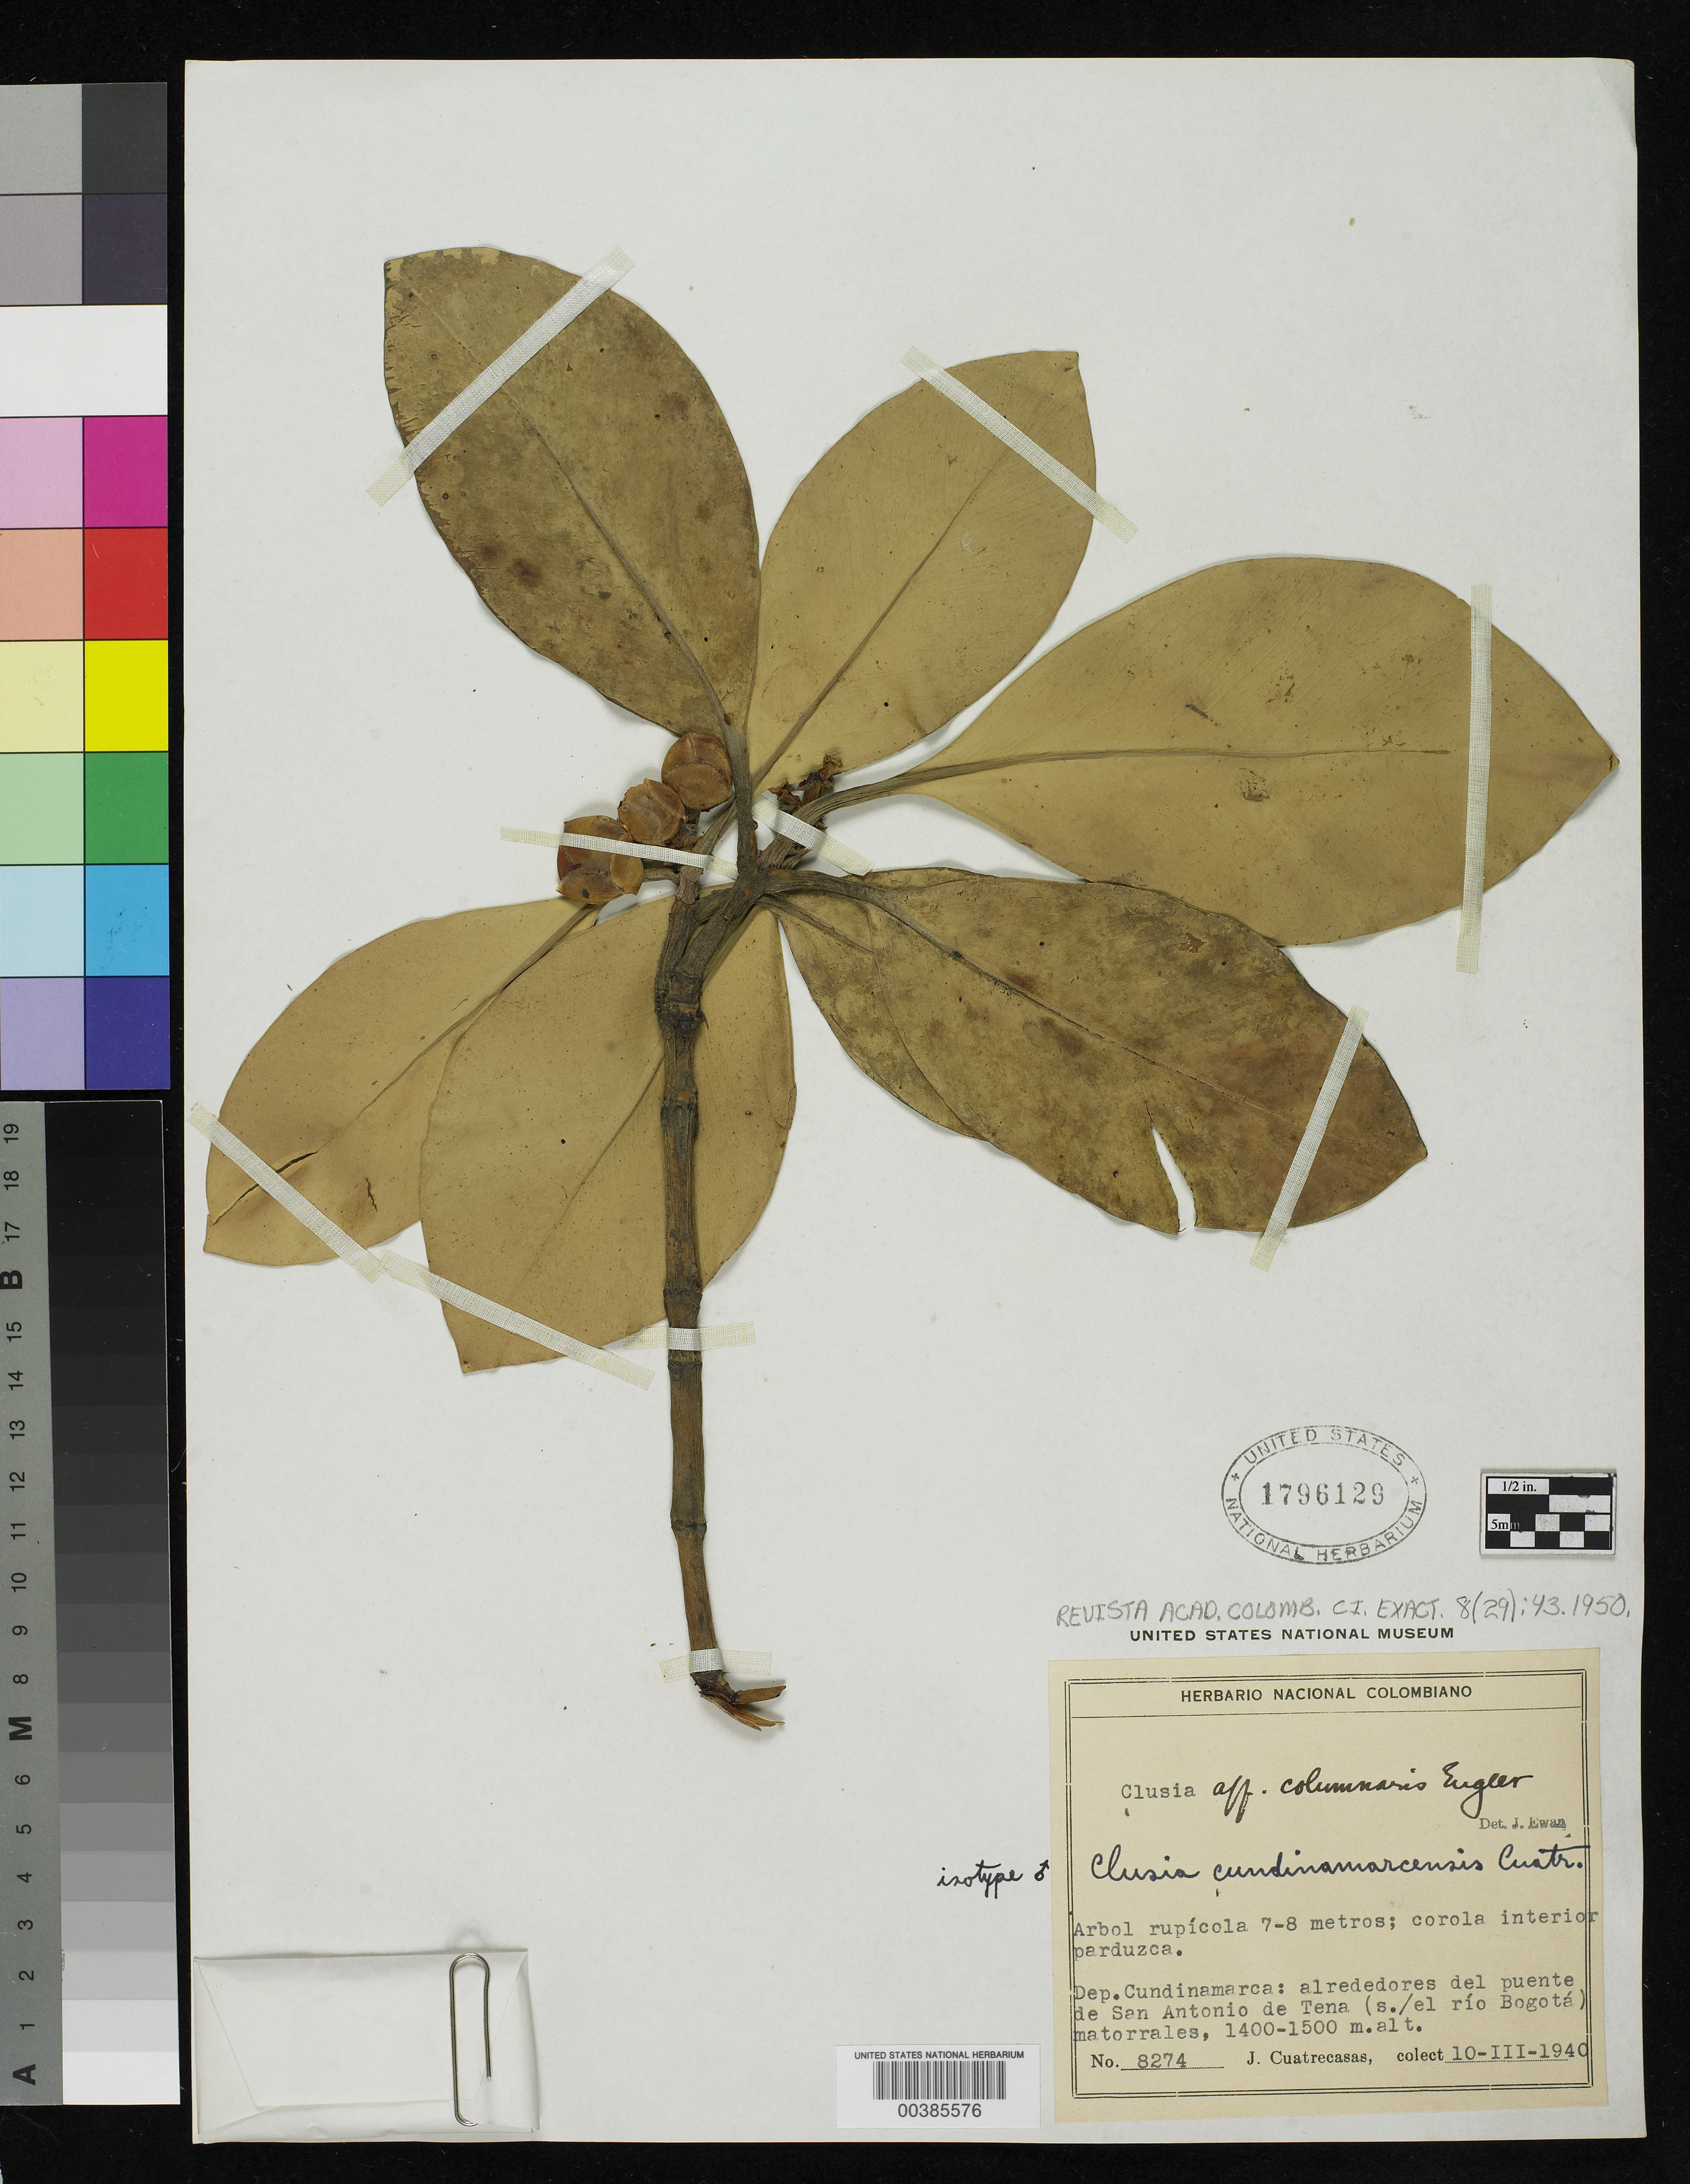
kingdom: Plantae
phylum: Tracheophyta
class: Magnoliopsida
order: Malpighiales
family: Clusiaceae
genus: Clusia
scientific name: Clusia cundinamarcensis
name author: Cuatrec.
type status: Isotype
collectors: J. Cuatrecasas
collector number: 8274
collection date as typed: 10 Mar 1940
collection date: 1940-03-10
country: Colombia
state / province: Cundinamarca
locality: Alrededores DelPuente de San Antonia de Tena (S of el Rio Bogota).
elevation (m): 1400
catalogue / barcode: US 1796129